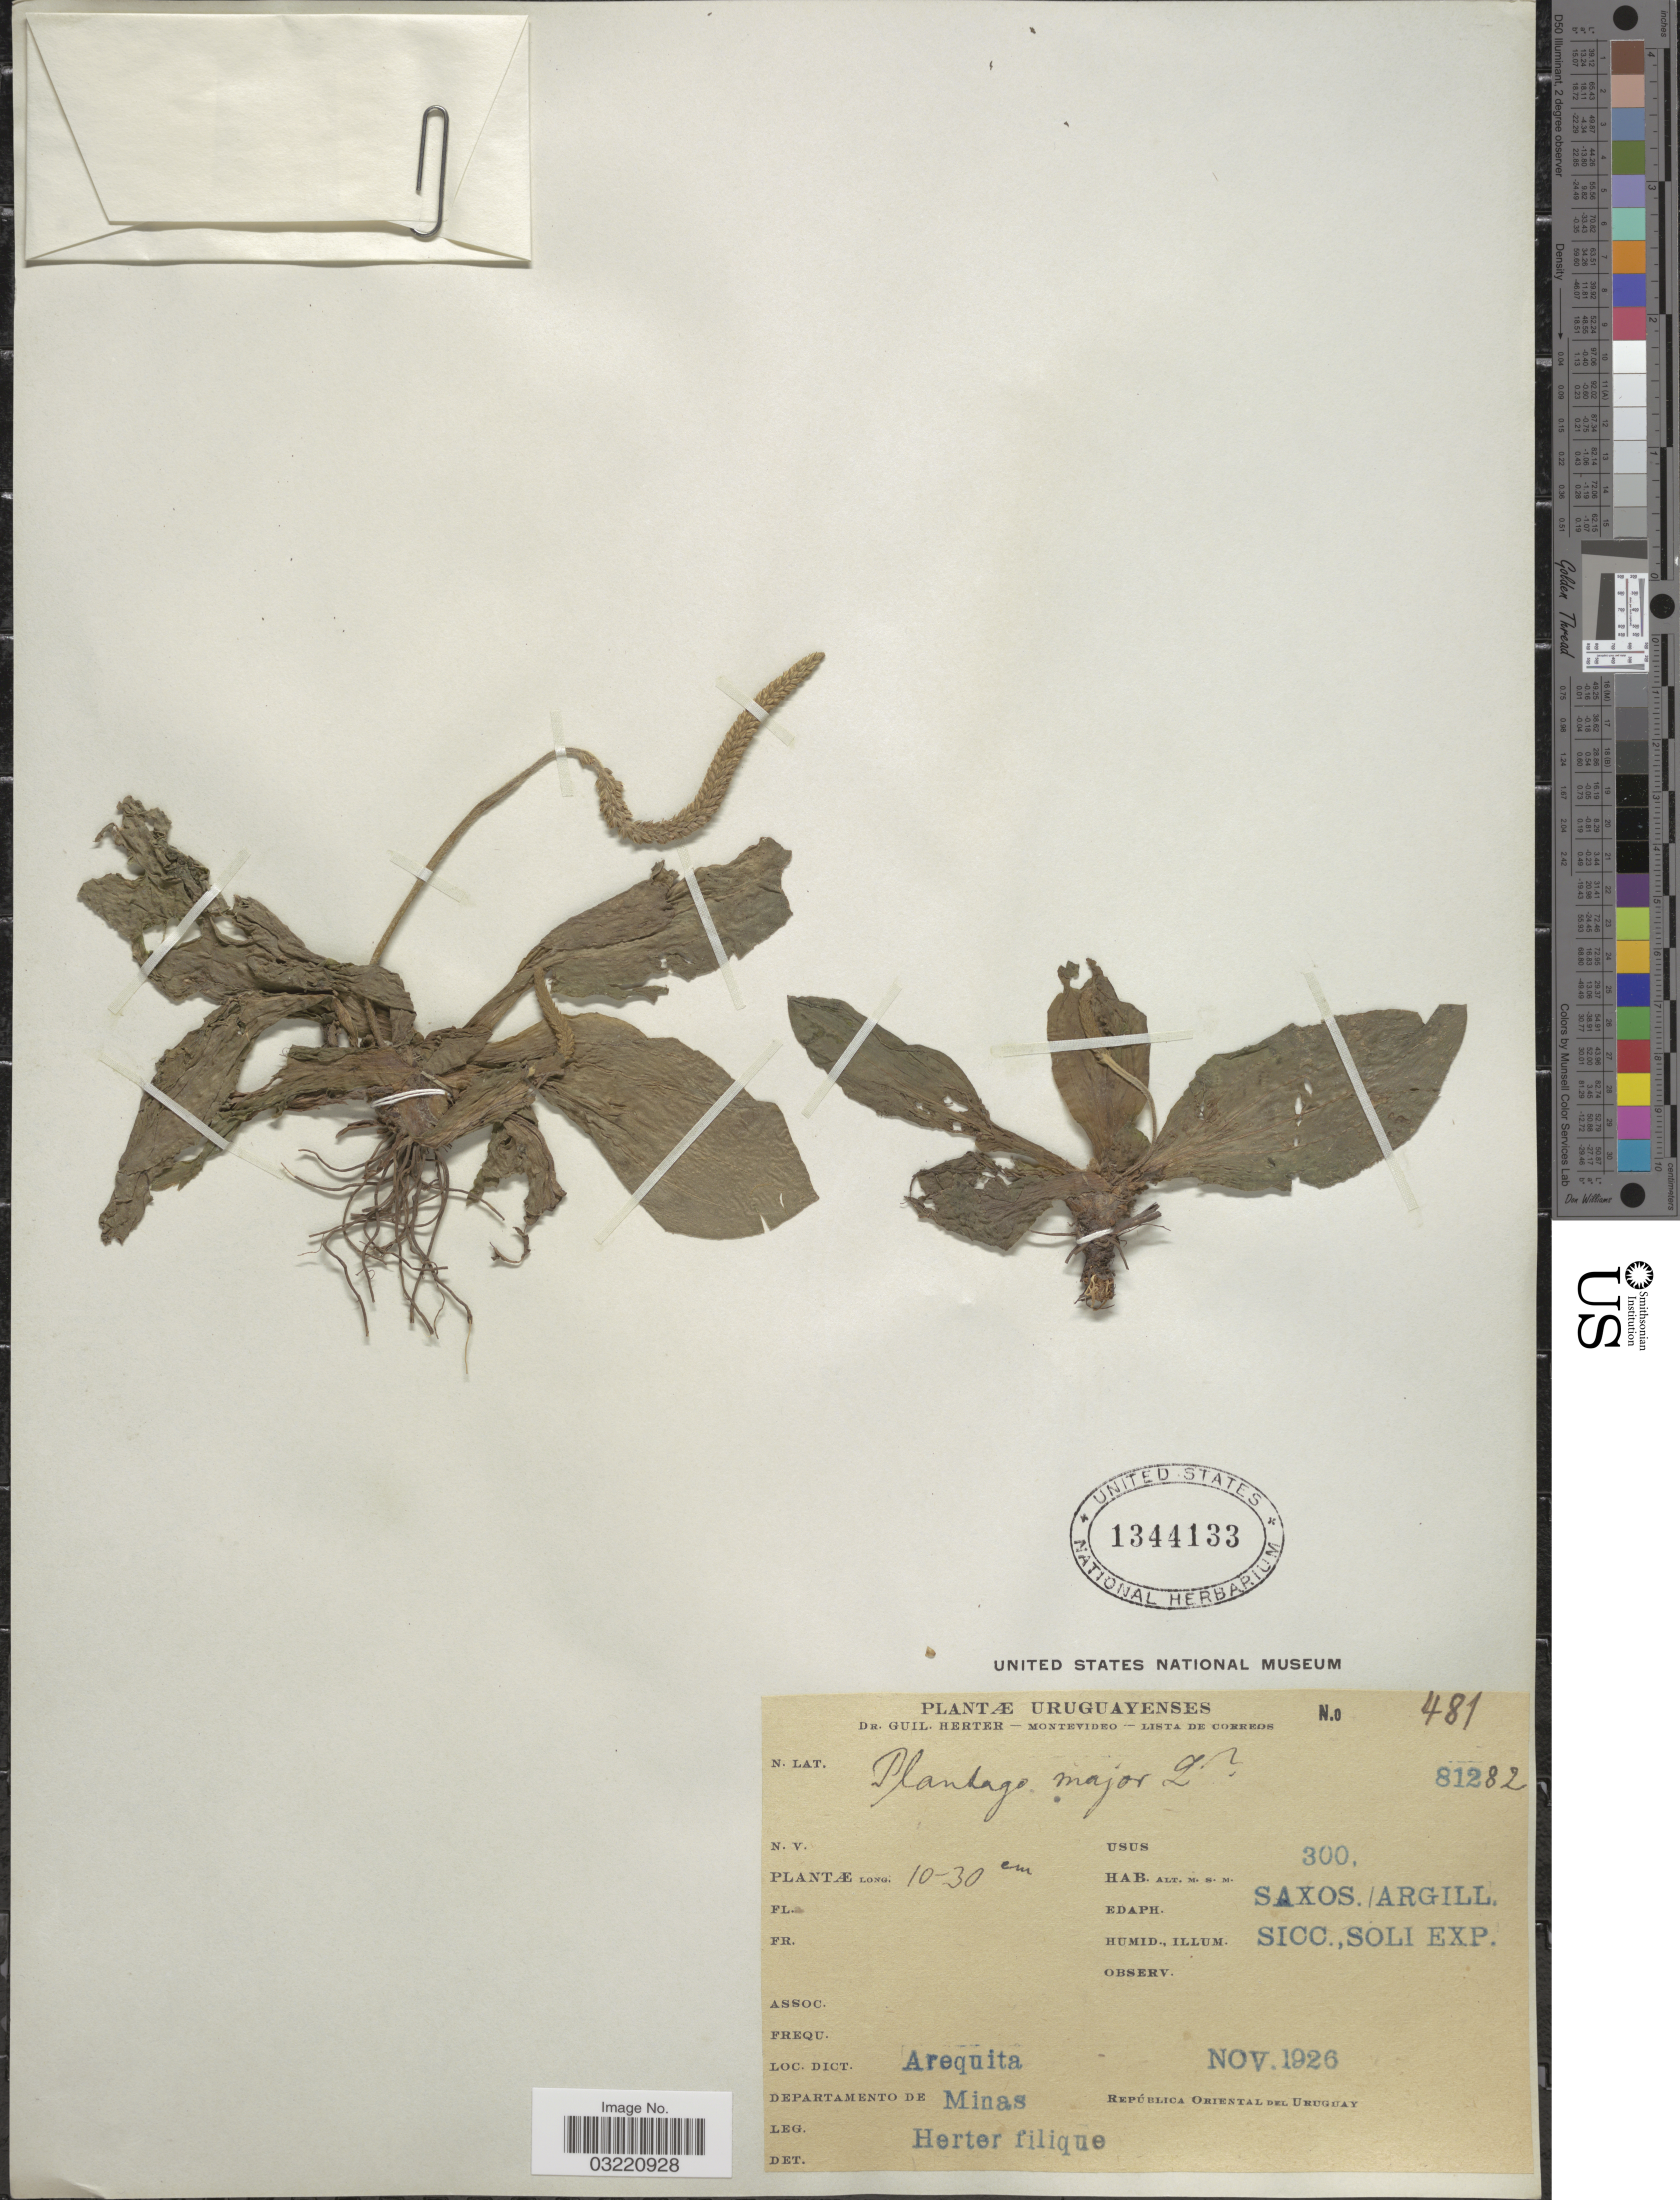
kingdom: Plantae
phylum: Tracheophyta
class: Magnoliopsida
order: Lamiales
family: Plantaginaceae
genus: Plantago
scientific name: Plantago major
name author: L.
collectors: G. Herter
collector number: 481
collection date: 1926-11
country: Uruguay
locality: Arequita, Departamento de Minas.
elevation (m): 300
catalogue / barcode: US 1344133